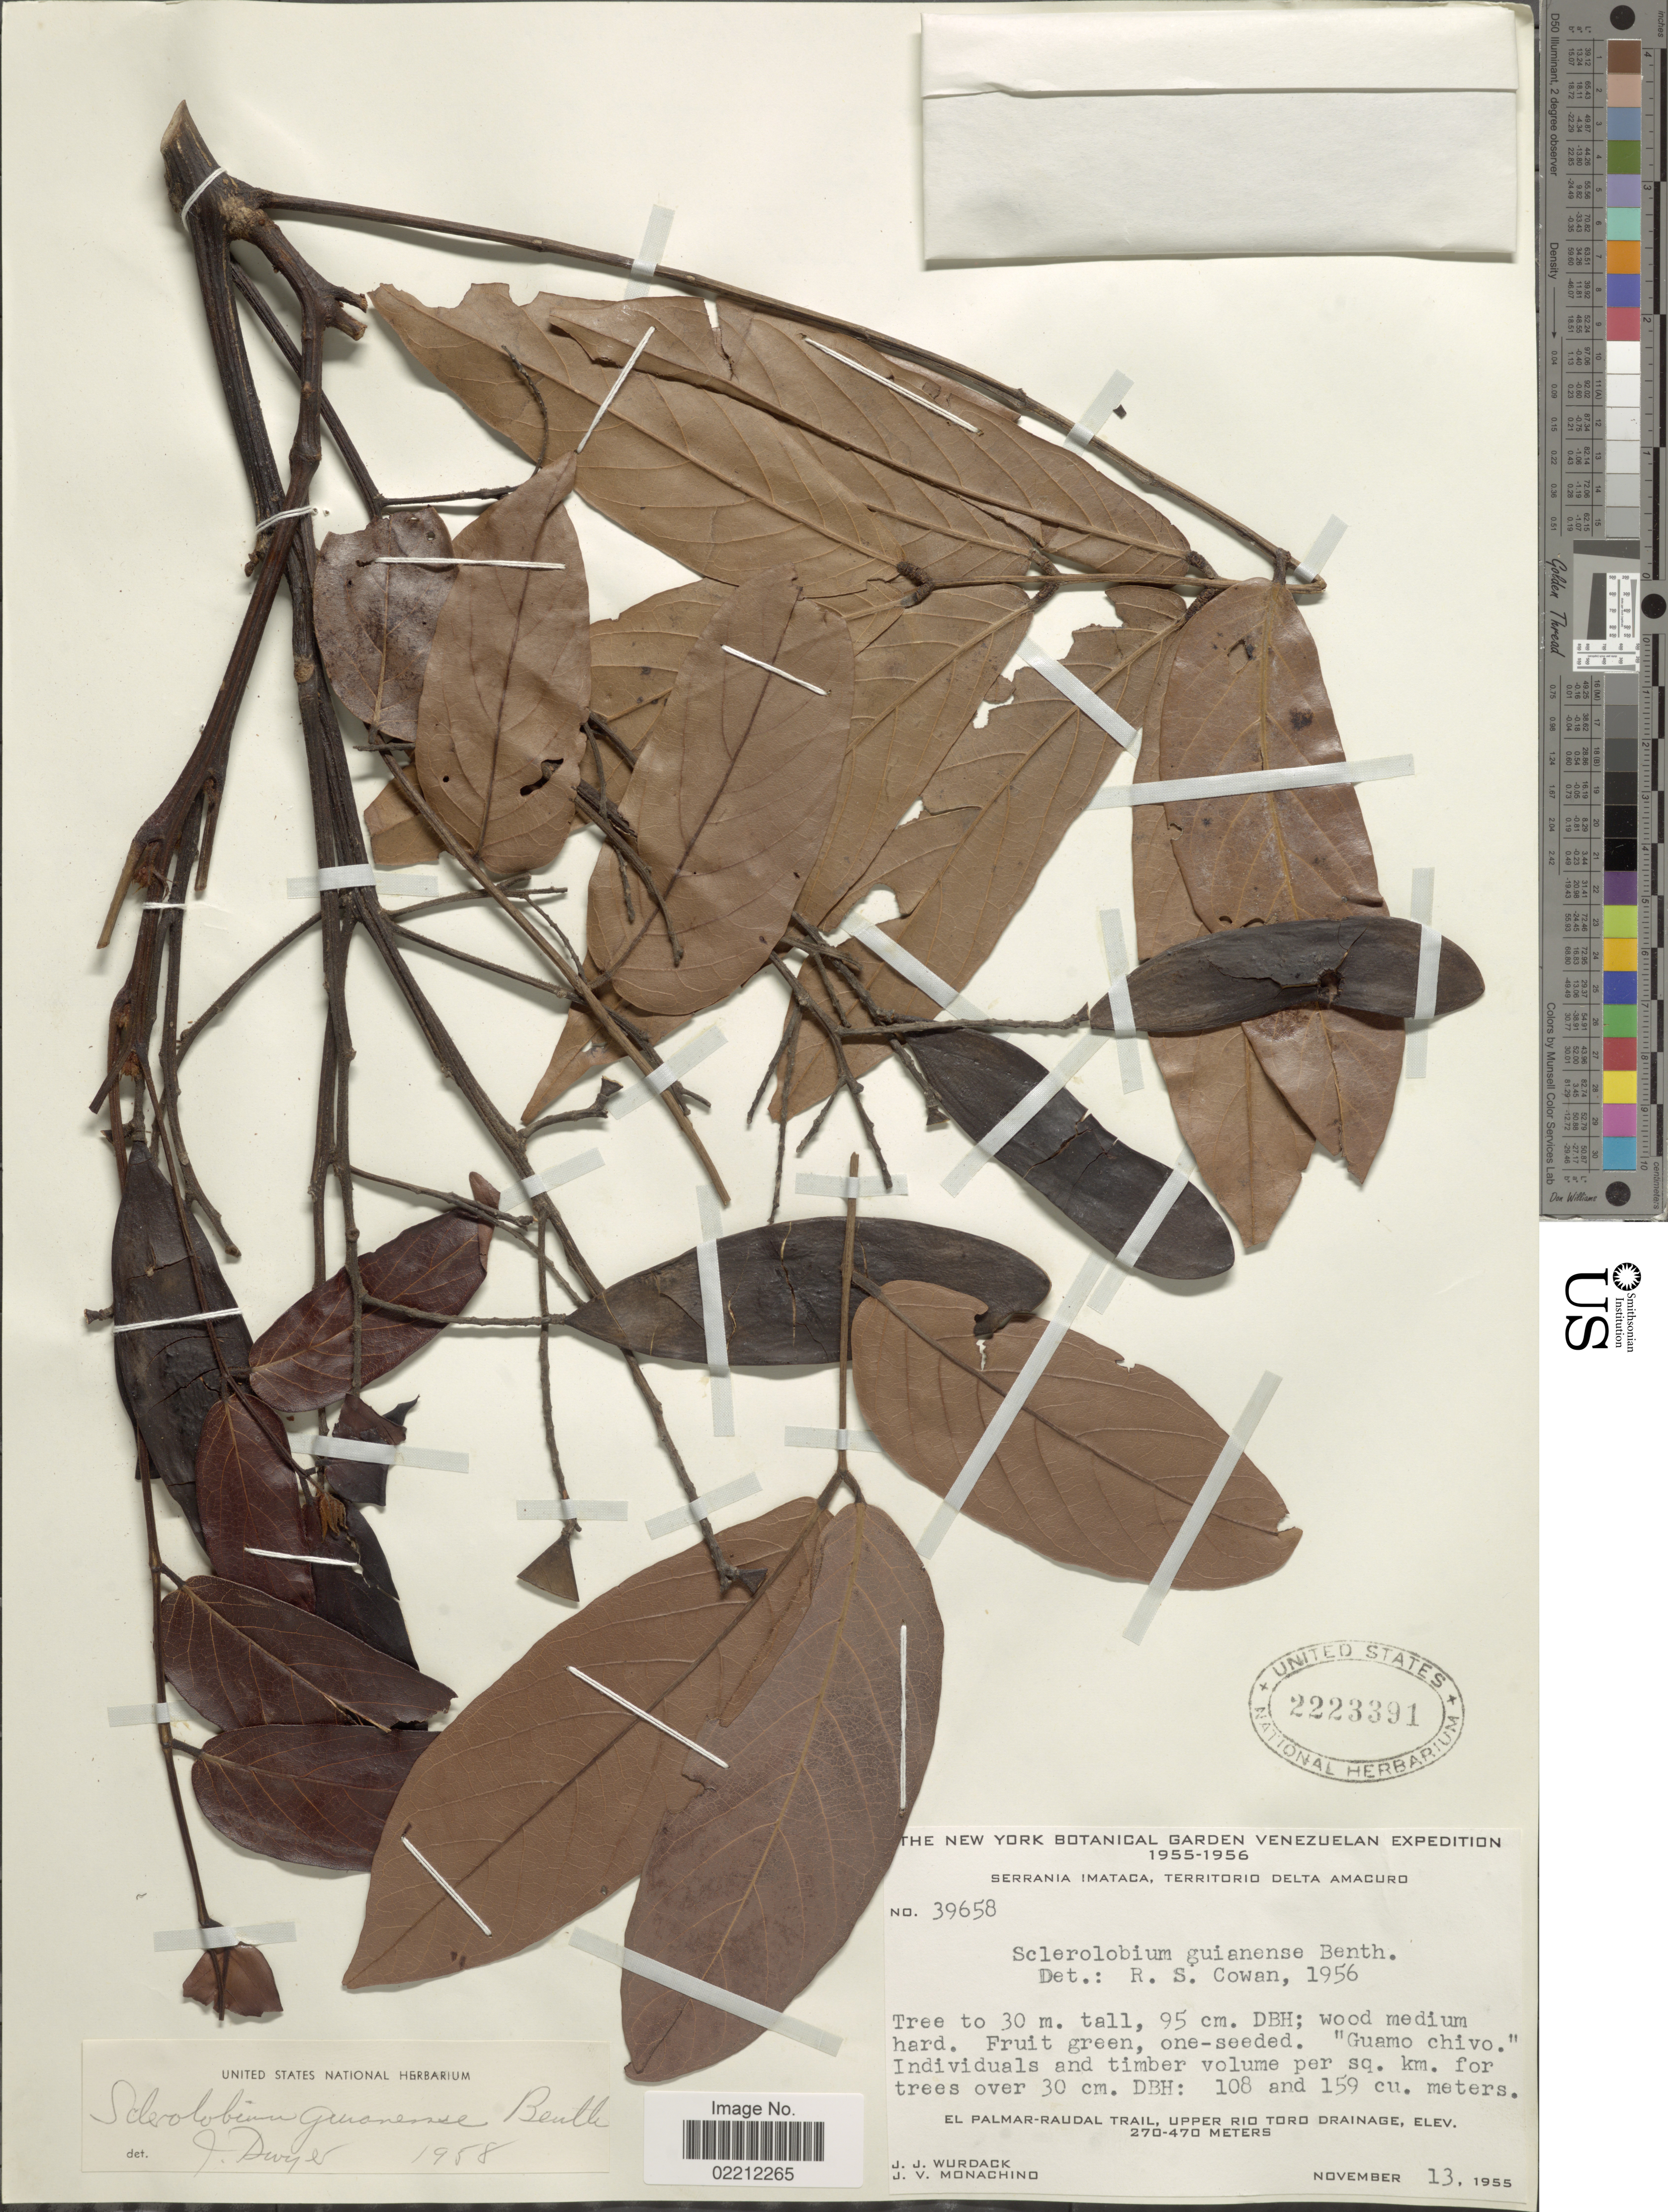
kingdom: Plantae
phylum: Tracheophyta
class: Magnoliopsida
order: Fabales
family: Fabaceae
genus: Tachigali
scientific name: Tachigali guianensis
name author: (Benth.) Zarucchi & Herend.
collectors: J. J. Wurdack & J. V. Monachino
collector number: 39658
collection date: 1955-11-13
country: Venezuela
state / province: Delta Amacuro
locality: Serriana Imataca. El Palmar-Raudal Trail, upper Rio Toro Drainage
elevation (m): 270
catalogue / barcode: US 2223391